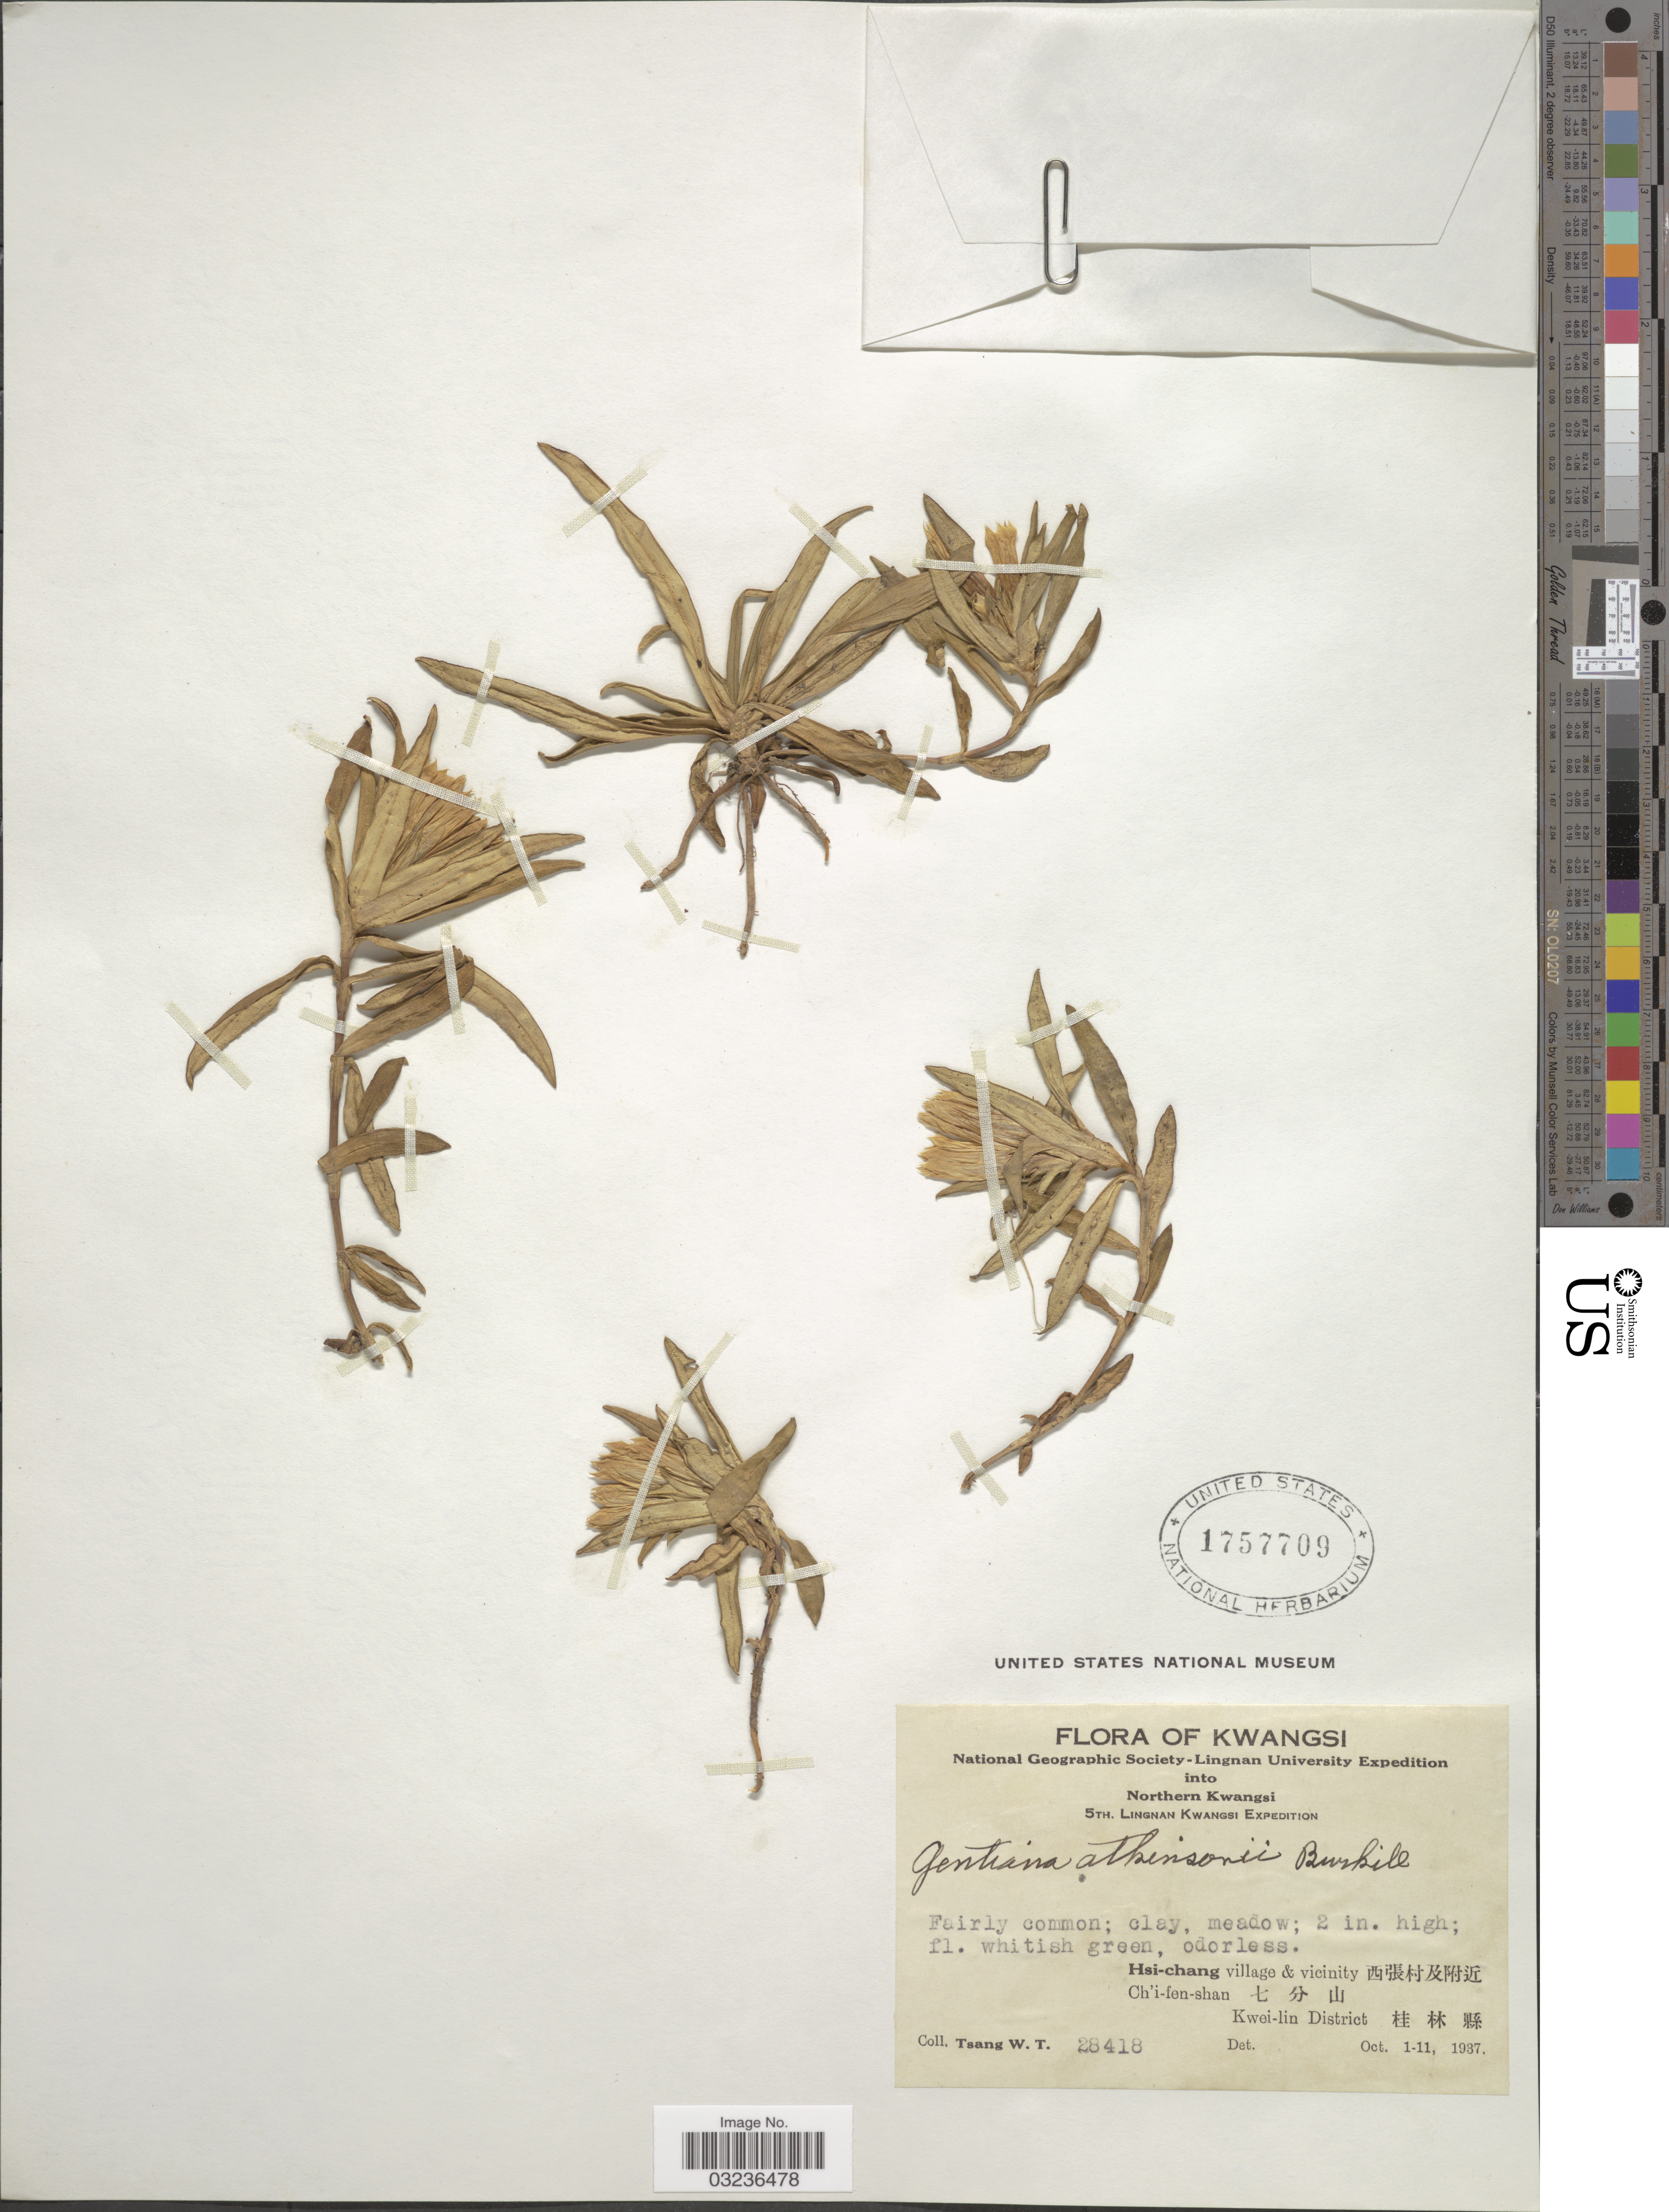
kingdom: Plantae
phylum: Tracheophyta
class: Magnoliopsida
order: Gentianales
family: Gentianaceae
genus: Gentiana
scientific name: Gentiana atkinsonii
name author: Burkill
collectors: W. T. Tsang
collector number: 28418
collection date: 1937-10-01/1937-10-11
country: China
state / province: Guangxi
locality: Kwangsi. Hsi-chang village & vicinity X. Ch'i-fen-shan X. Kwei-lin District X.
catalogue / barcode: US 1757709